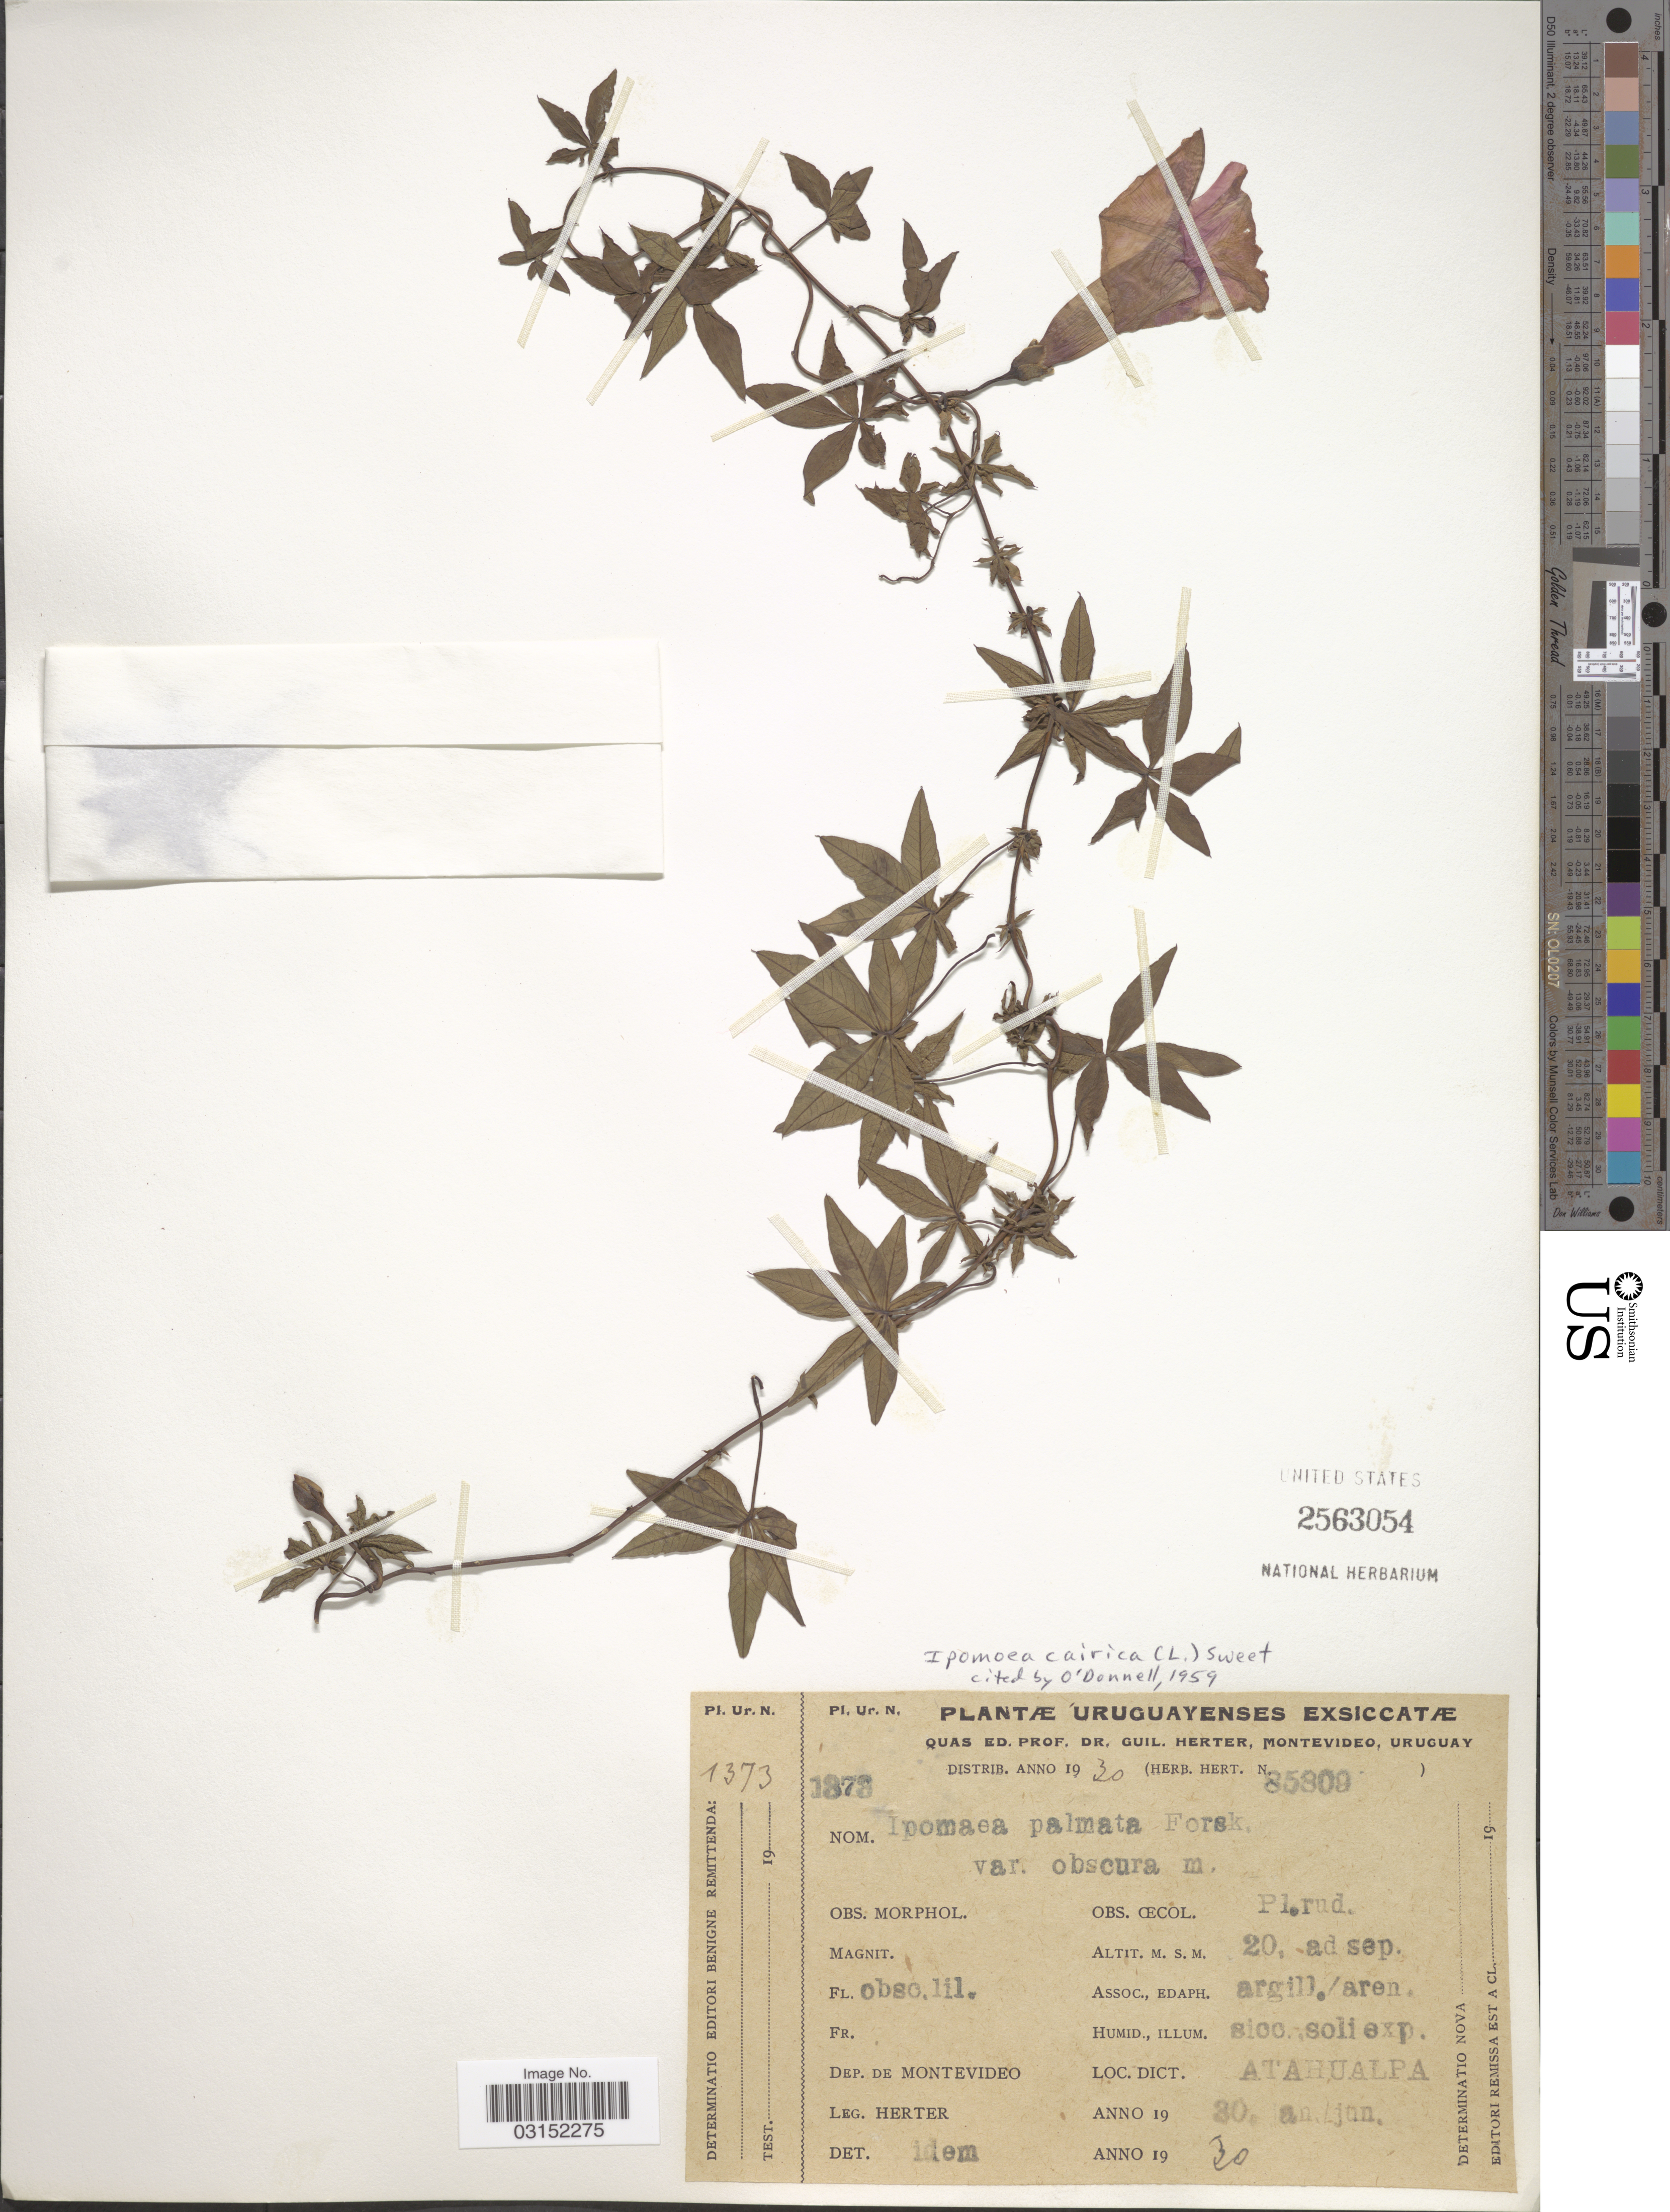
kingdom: Plantae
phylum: Tracheophyta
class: Magnoliopsida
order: Solanales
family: Convolvulaceae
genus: Ipomoea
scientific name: Ipomoea cairica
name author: (L.) Sweet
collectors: G. Herter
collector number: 85809/1373?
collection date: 1930-01/1930-06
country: Uruguay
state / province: Montevideo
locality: Dep. de Montevideo, Atahualpa.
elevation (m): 20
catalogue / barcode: US 2563054